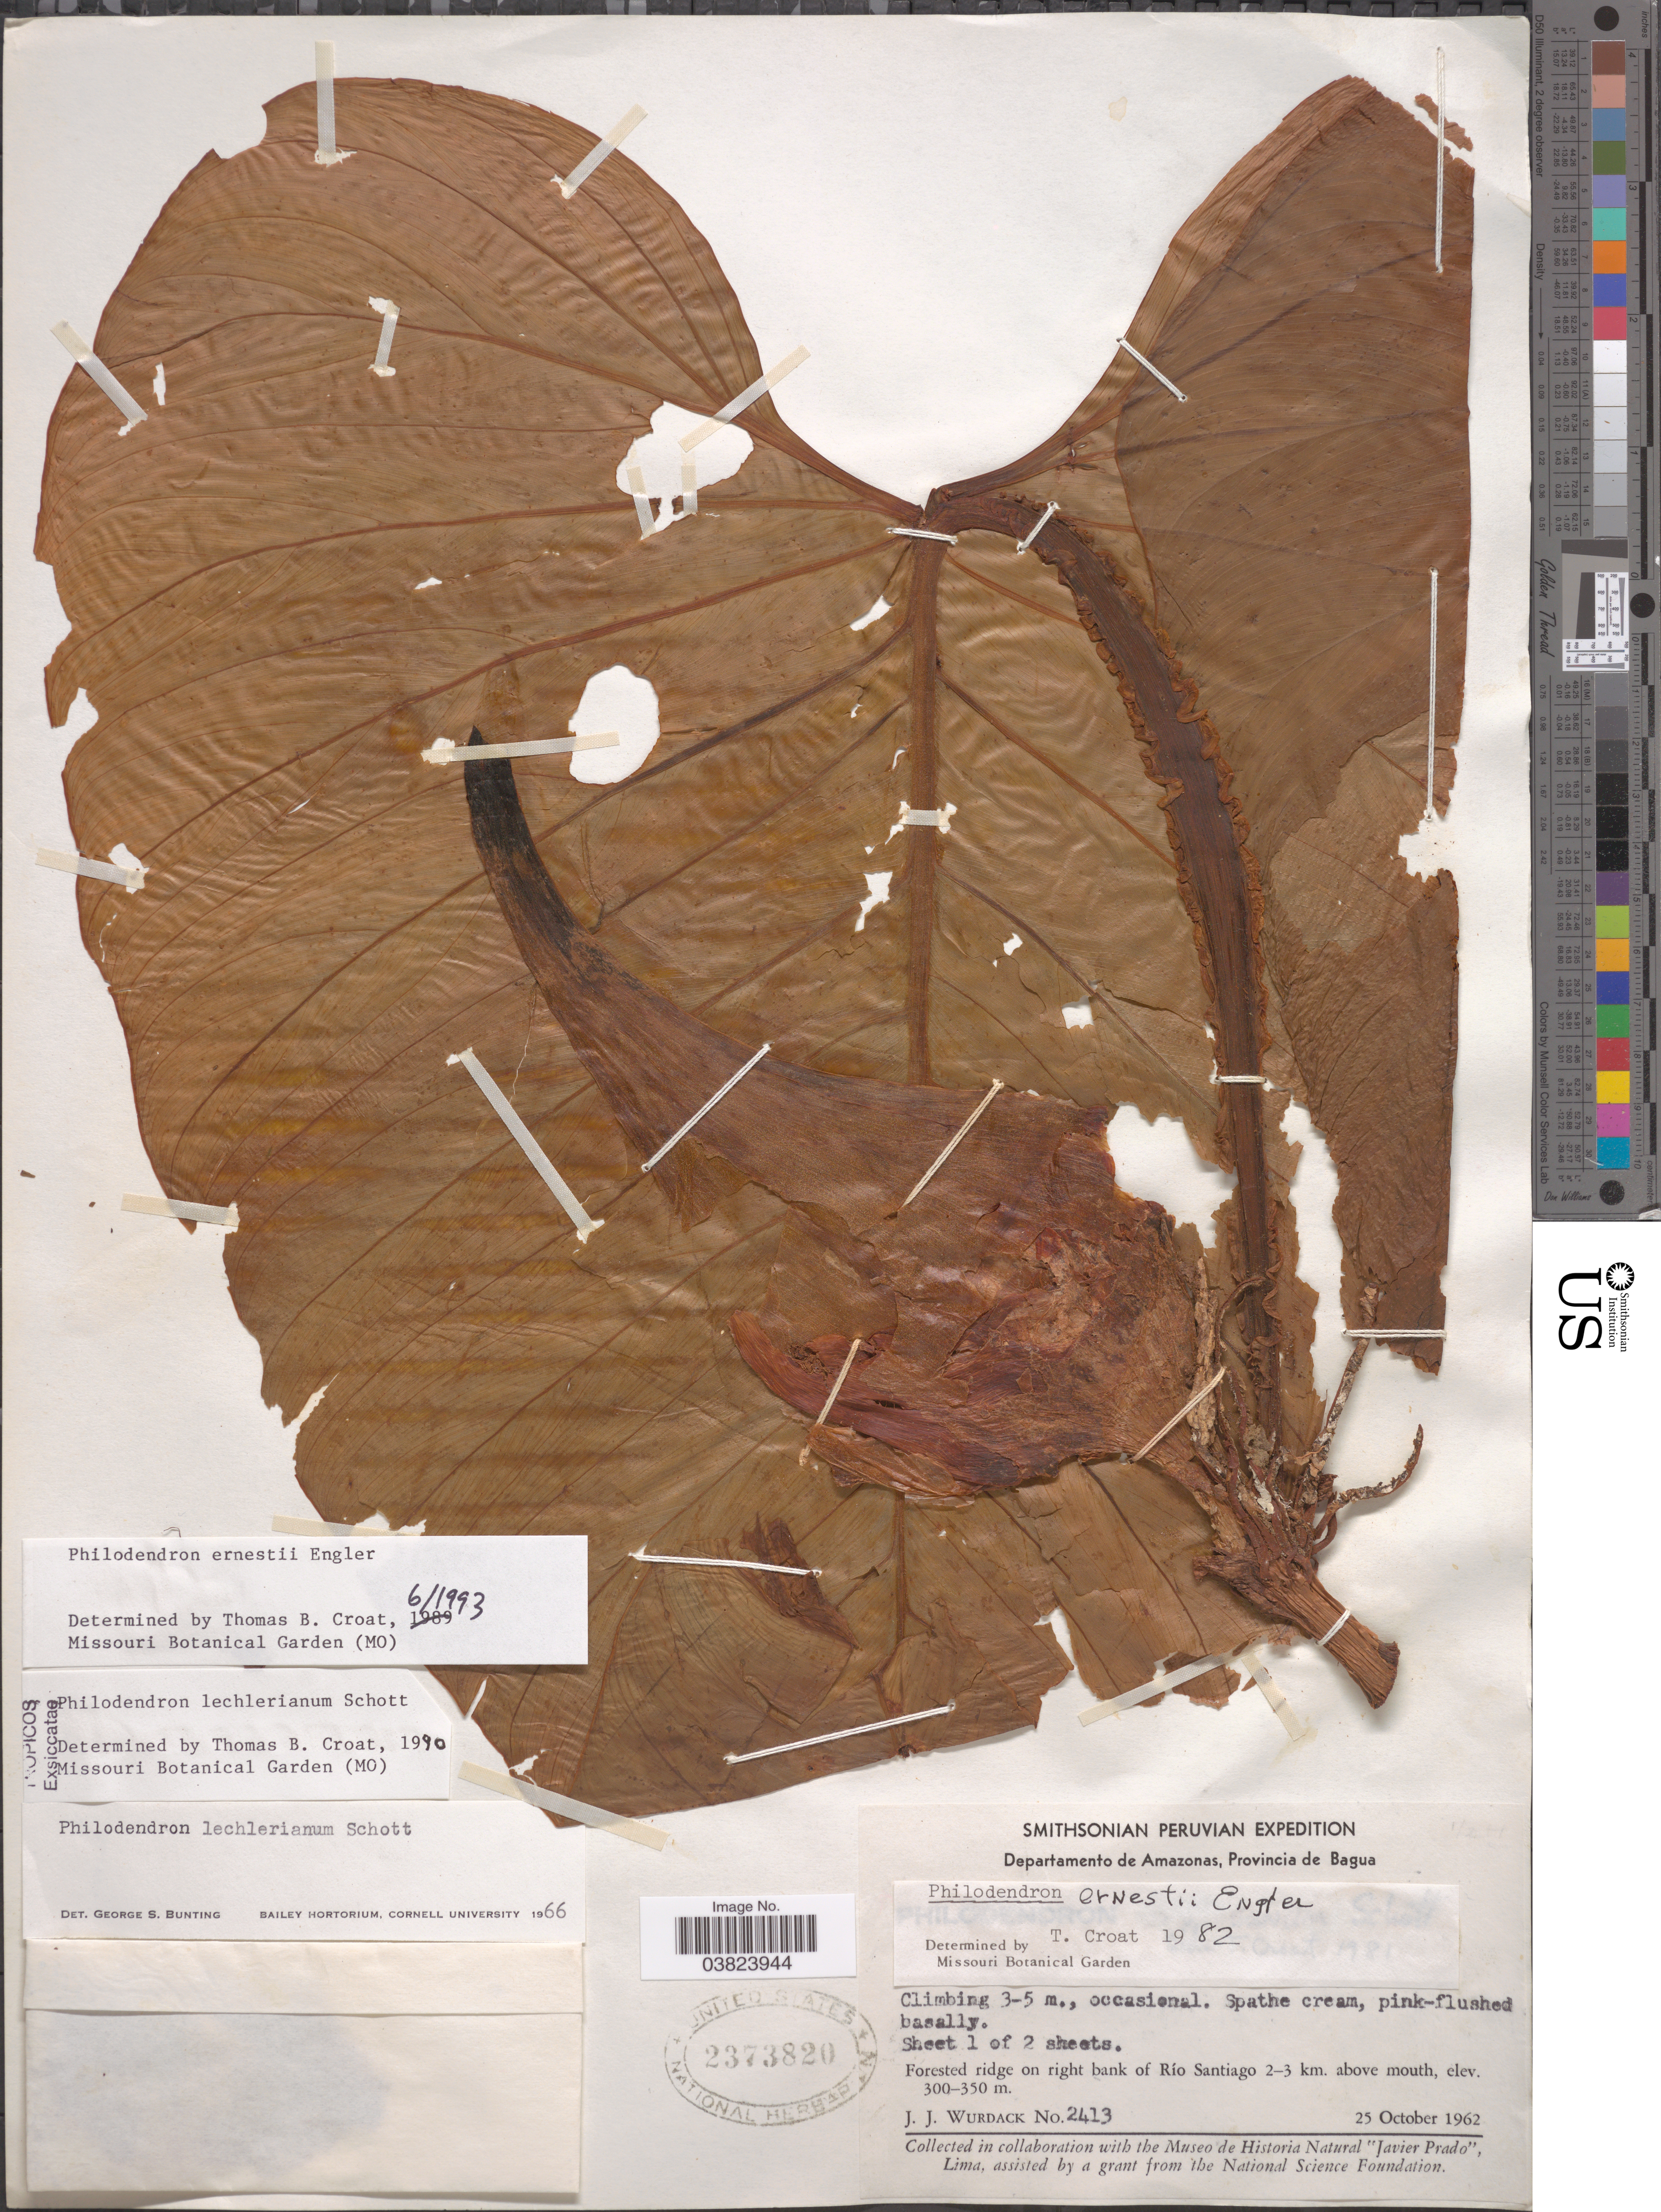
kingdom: Plantae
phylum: Tracheophyta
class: Liliopsida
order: Alismatales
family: Araceae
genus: Philodendron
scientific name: Philodendron erubescens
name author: K. Koch & Augustin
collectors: J. J. Wurdack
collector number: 2413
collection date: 1962-10-25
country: Peru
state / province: Amazonas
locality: Departamento de Amazonas, Provincia de Bagua. Forested ridge on right bank of Río Santiago 2-3 km. above mouth.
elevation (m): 300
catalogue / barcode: US 2373820